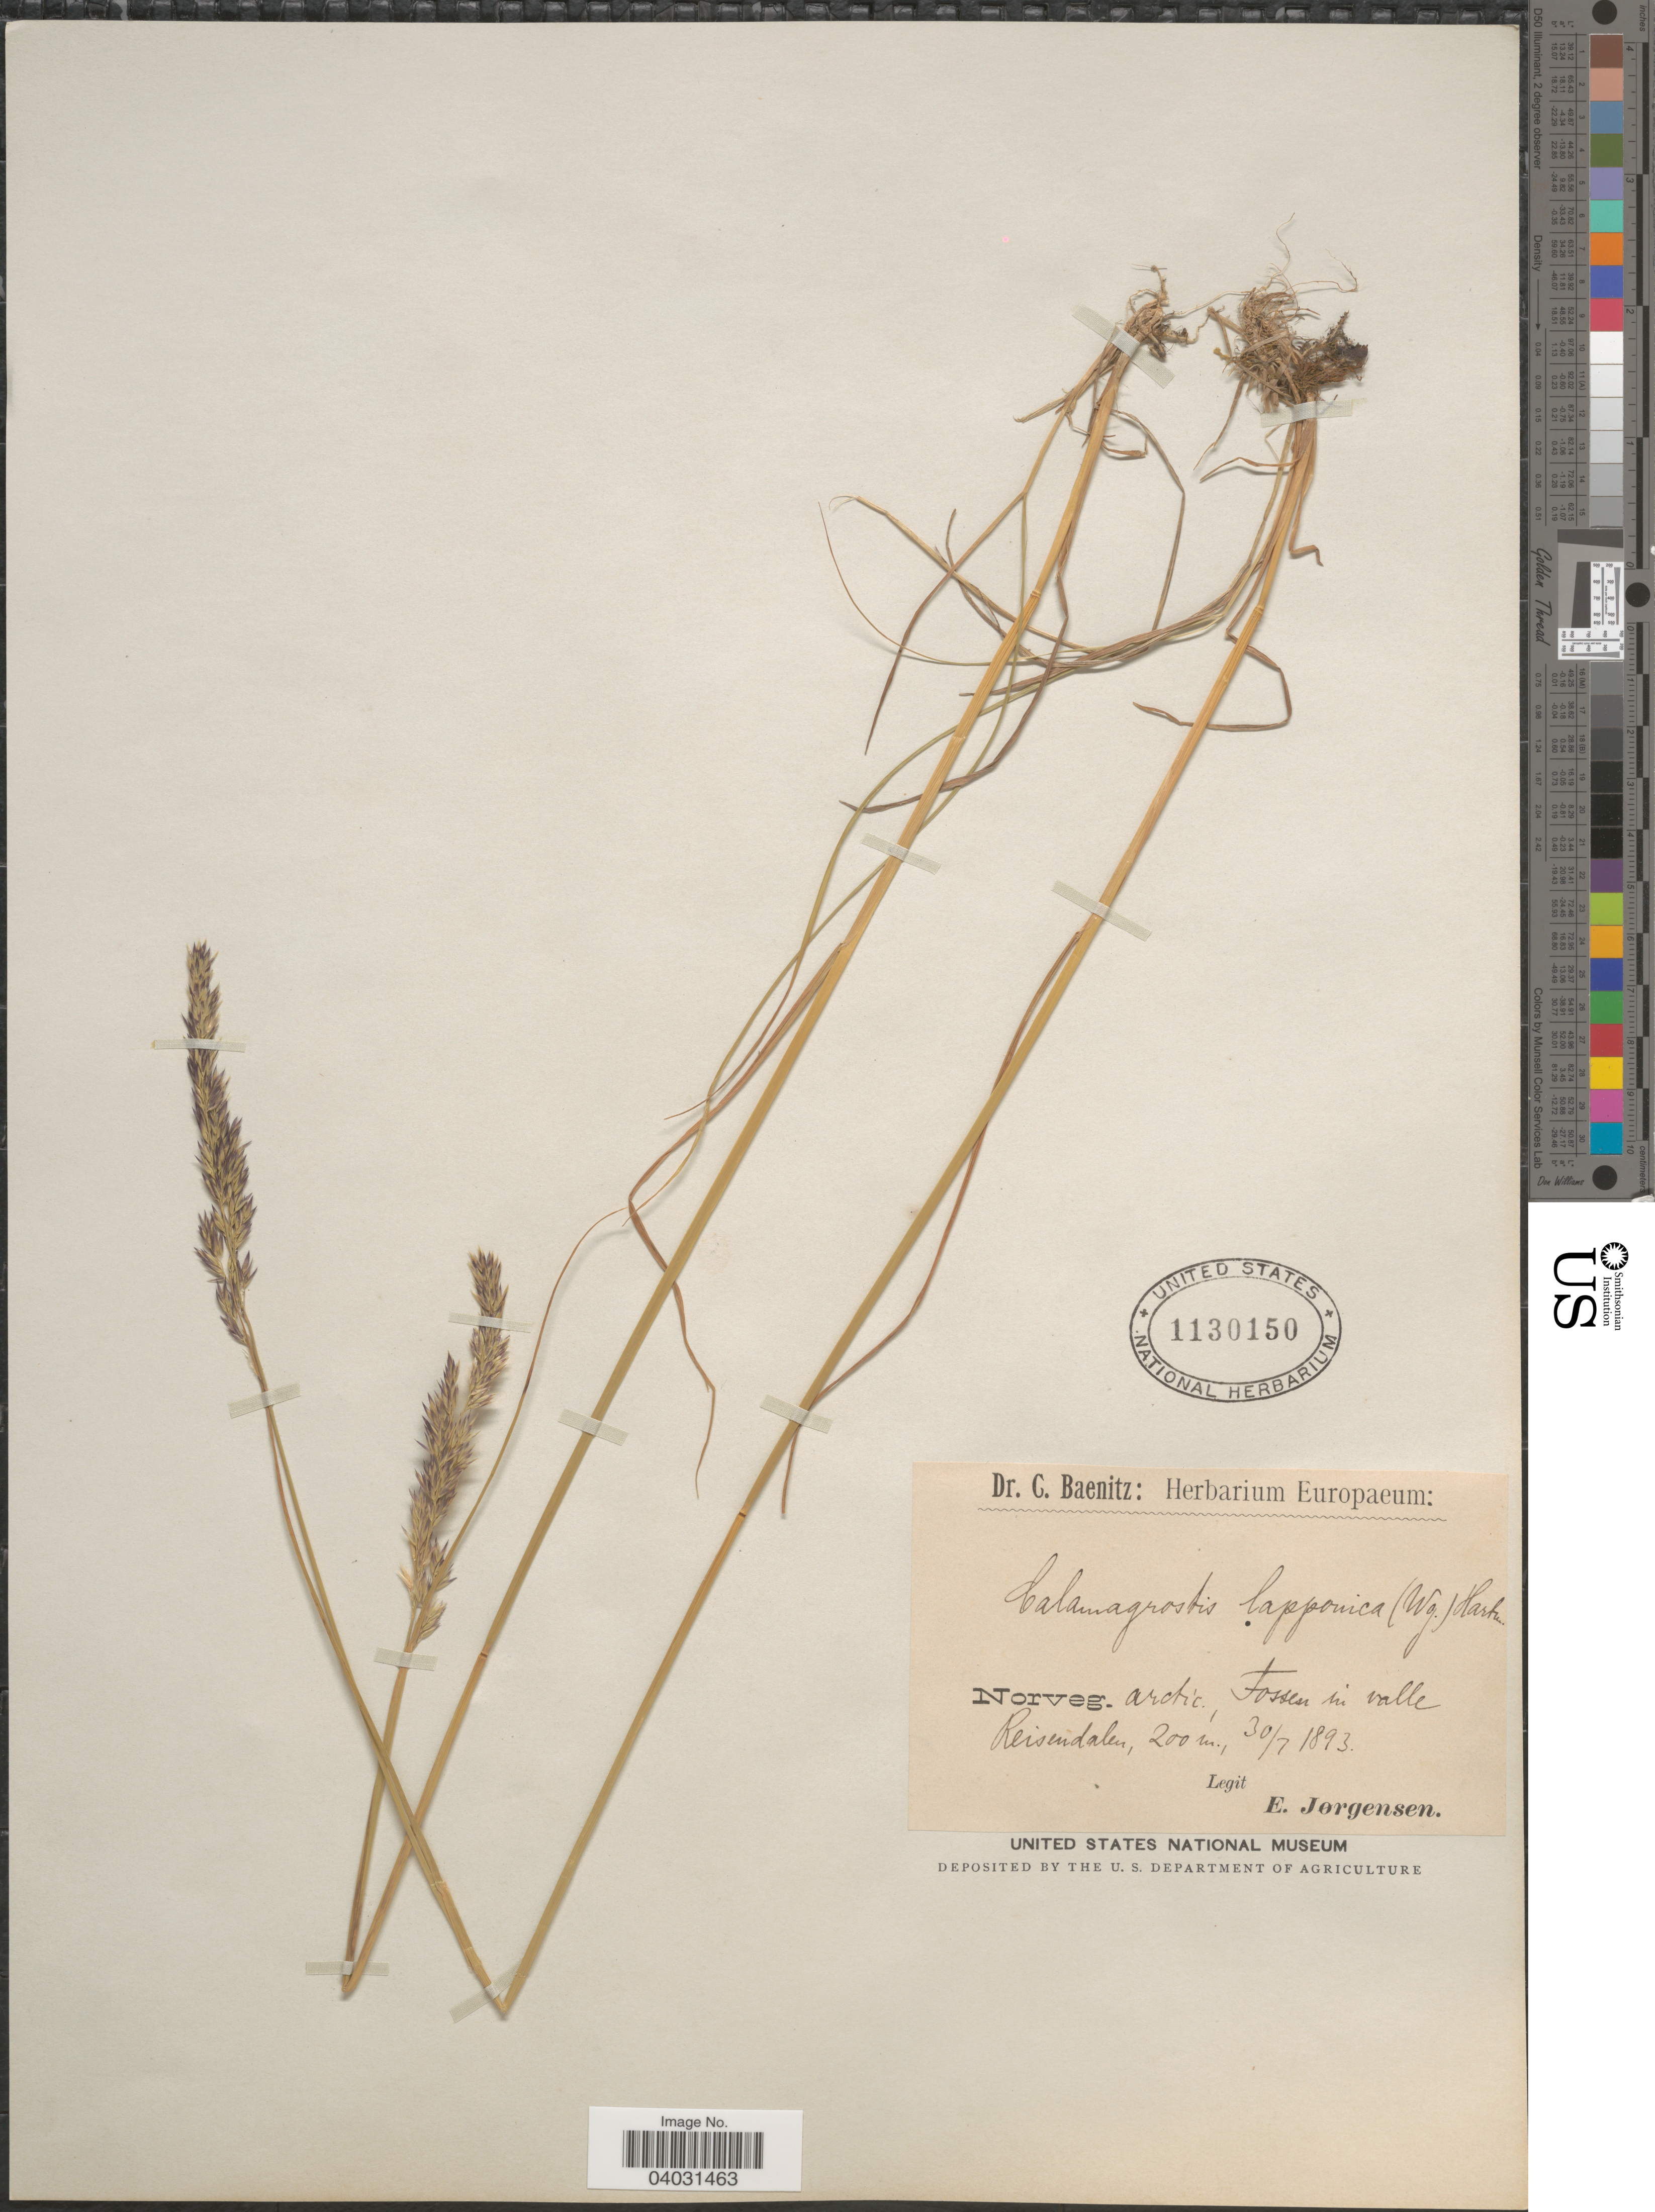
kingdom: Plantae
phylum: Tracheophyta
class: Liliopsida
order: Poales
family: Poaceae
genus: Calamagrostis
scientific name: Calamagrostis lapponica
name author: (Wahlenb.) Hartm.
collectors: E. Jørgensen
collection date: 1893-07-30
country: Norway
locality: Norveg. arctic., Fossen in valle Reisendalen.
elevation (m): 200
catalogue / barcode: US 1130150